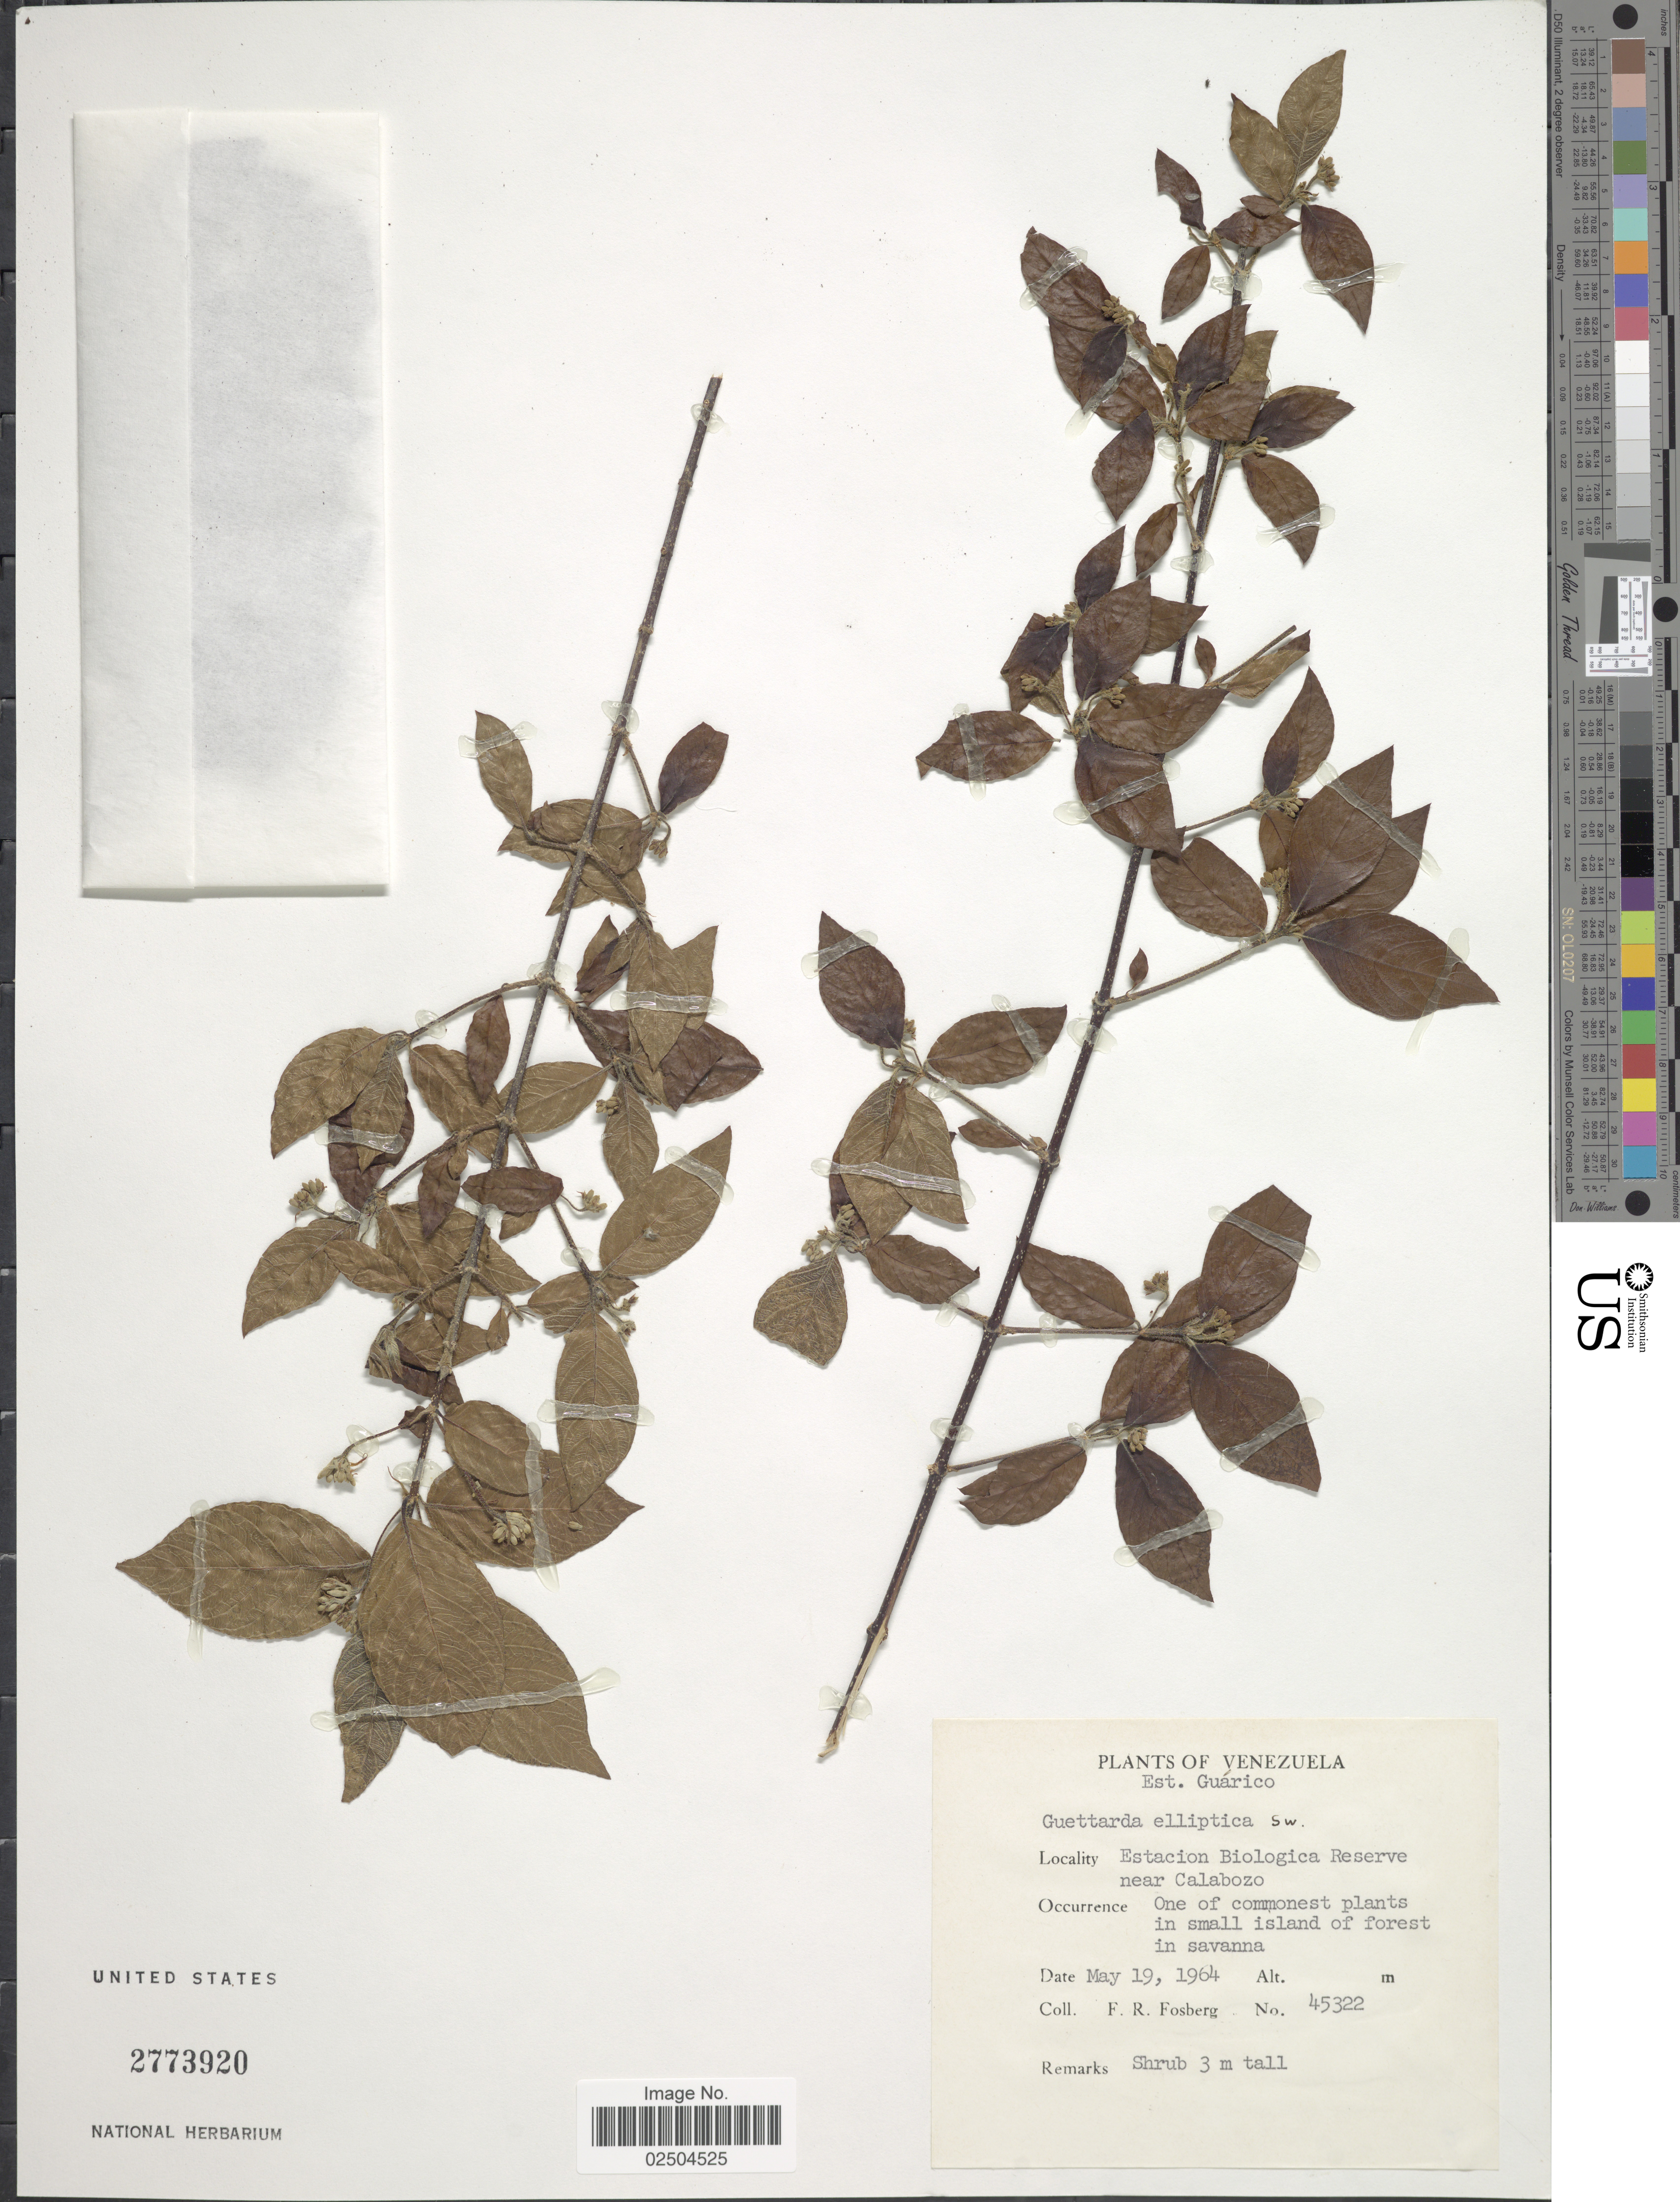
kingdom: Plantae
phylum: Tracheophyta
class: Magnoliopsida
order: Gentianales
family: Rubiaceae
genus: Guettarda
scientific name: Guettarda elliptica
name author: Sw.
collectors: F. R. Fosberg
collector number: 45322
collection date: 1964-05-19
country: Venezuela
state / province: Guárico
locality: Est. Guarico, Estacion Biologica Reserve near Calabozo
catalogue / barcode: US 2773920